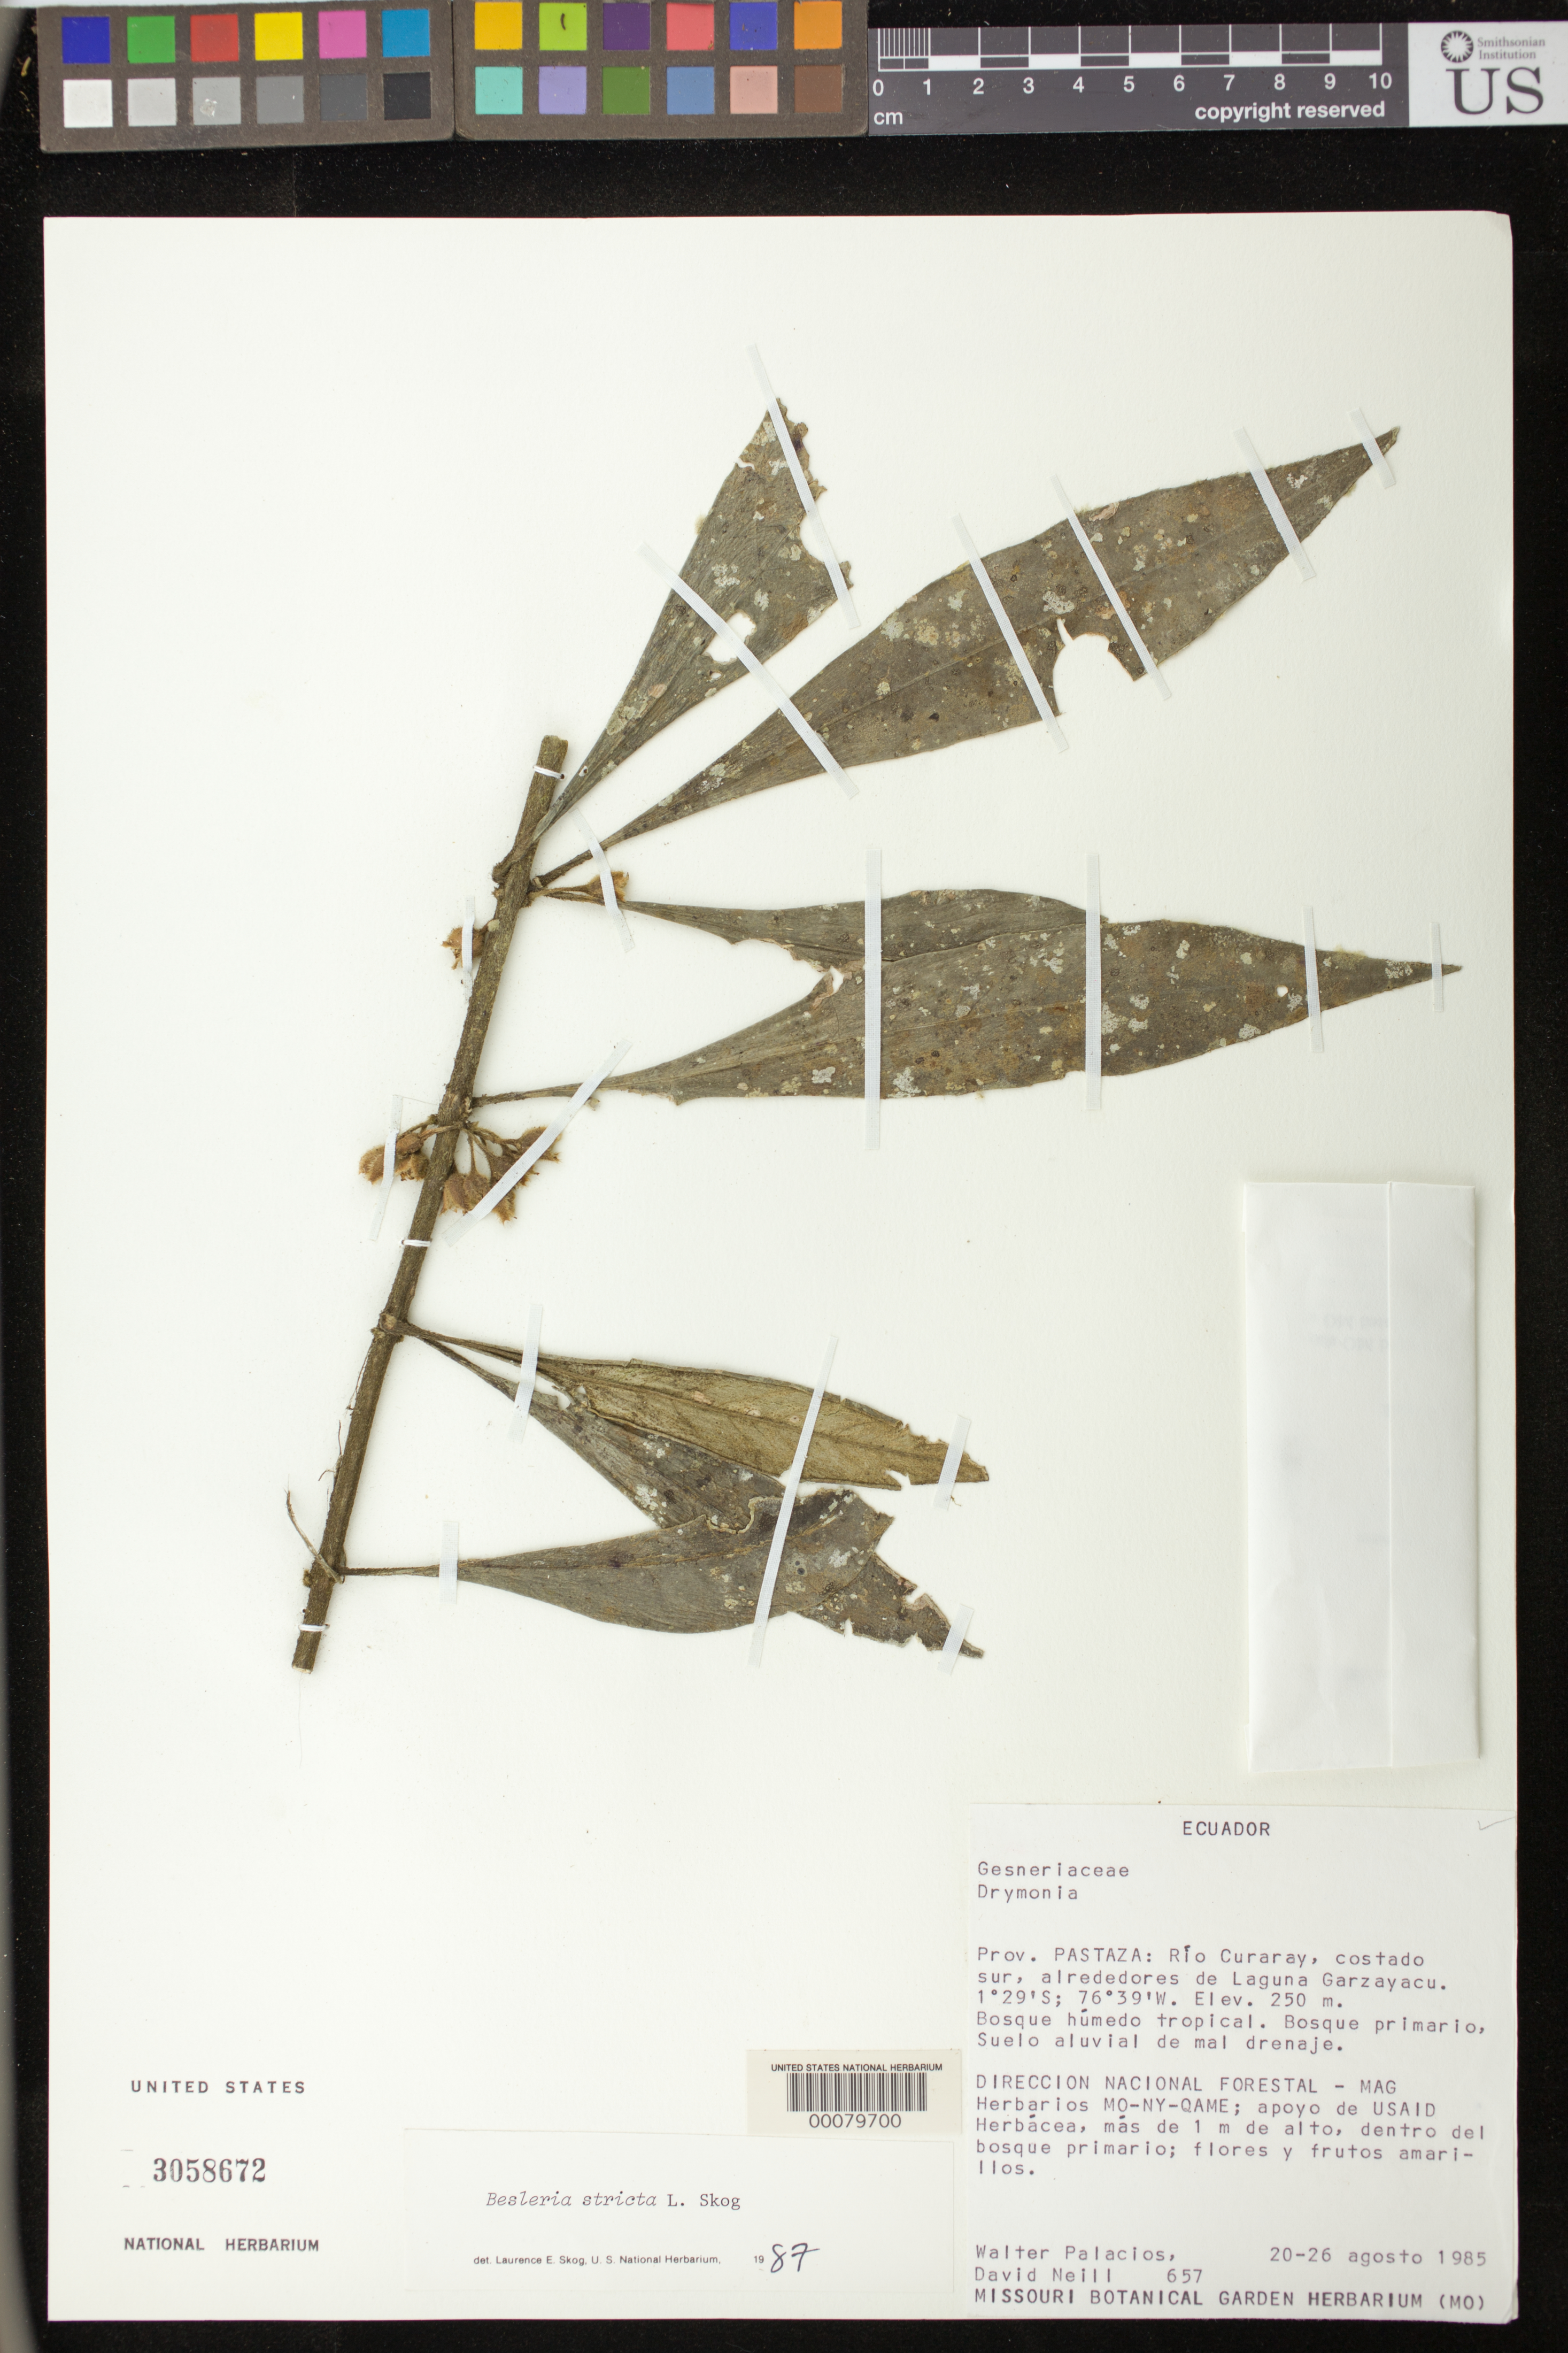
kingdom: Plantae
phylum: Tracheophyta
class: Magnoliopsida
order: Lamiales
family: Gesneriaceae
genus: Besleria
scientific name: Besleria stricta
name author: L.E. Skog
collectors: W. Palacios & D. A. Neill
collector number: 657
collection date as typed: Aug 1985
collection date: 1985-08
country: Ecuador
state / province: Pastaza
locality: Rio Curaray, south side, around Laguna Garzayacu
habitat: Humid tropical forest, primary forest; in primary forest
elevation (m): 250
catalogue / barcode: US 3058672